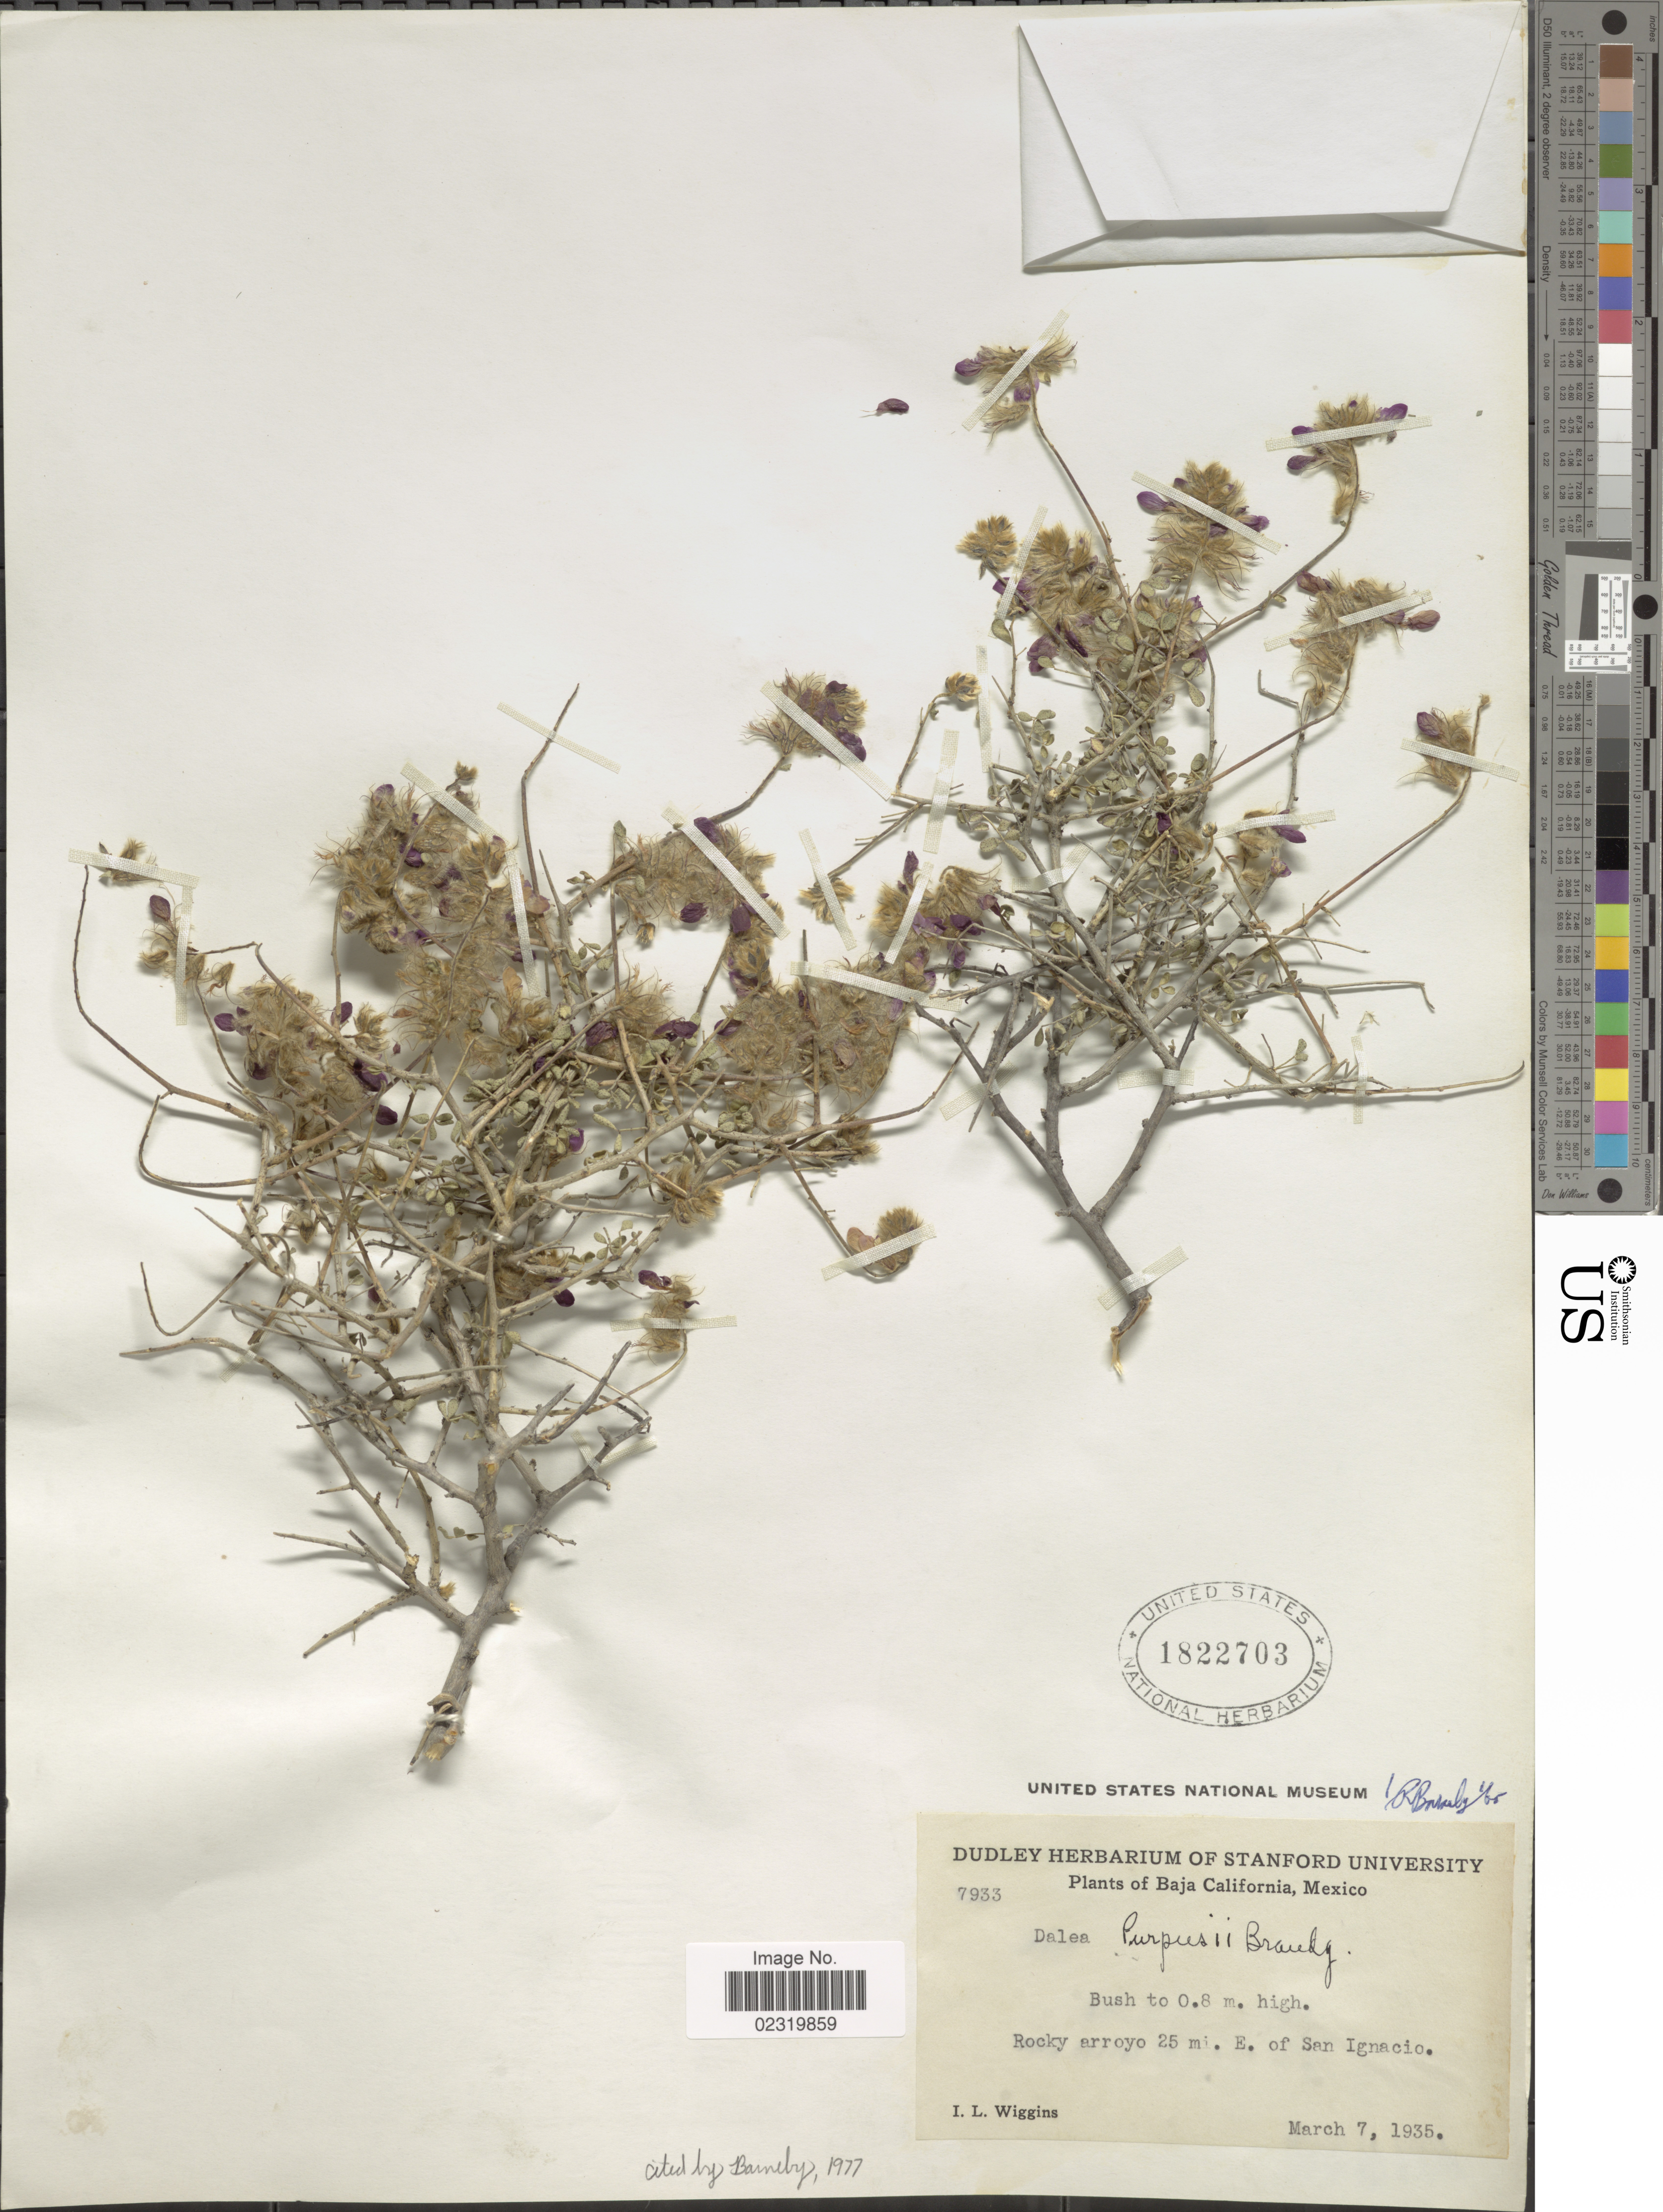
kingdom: Plantae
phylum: Tracheophyta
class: Magnoliopsida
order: Fabales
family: Fabaceae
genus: Dalea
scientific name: Dalea purpusi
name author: Brandegee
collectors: I. L. Wiggins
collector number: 7933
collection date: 1935-03-07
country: Mexico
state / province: Baja California Sur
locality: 25 mi. E. of San Ignacio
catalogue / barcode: US 1822703